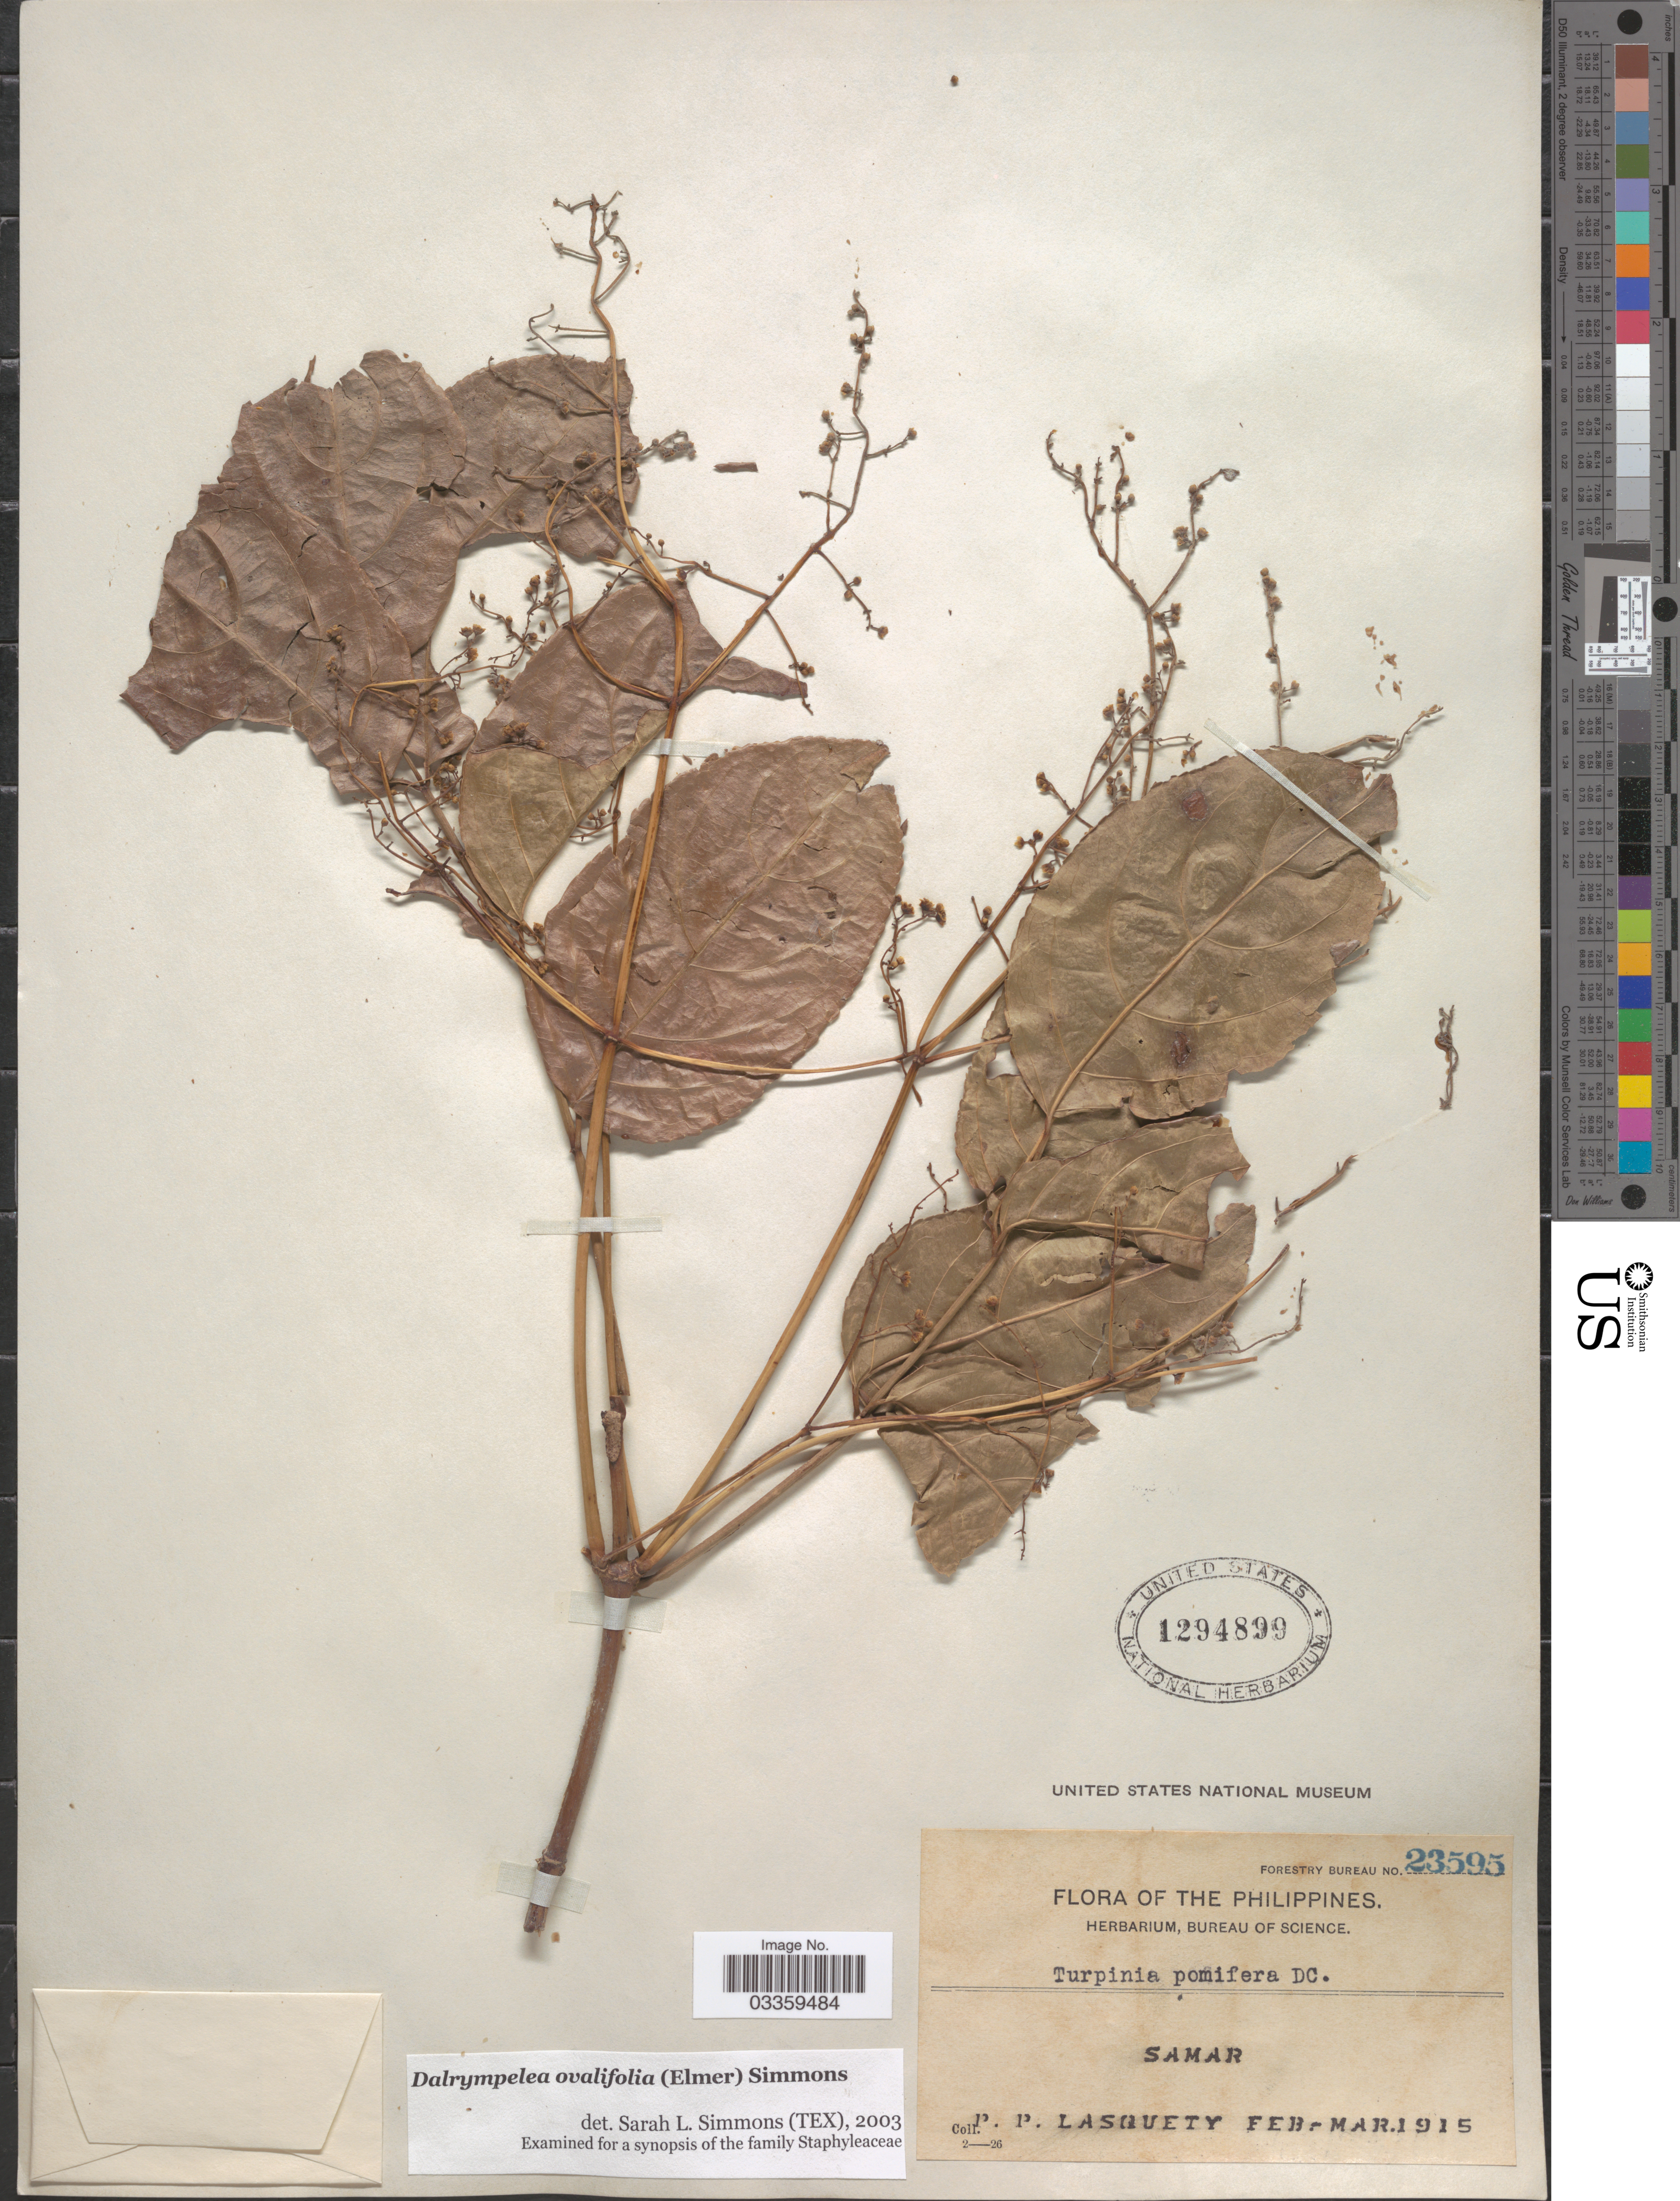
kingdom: Plantae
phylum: Tracheophyta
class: Magnoliopsida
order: Crossosomatales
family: Staphyleaceae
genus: Turpinia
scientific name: Turpinia ovalifolia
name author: Elmer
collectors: P. Lasquety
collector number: Forestry Bureau 23595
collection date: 1915-02/1915-03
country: Philippines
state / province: Eastern Visayas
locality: Samar.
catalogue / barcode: US 1294899